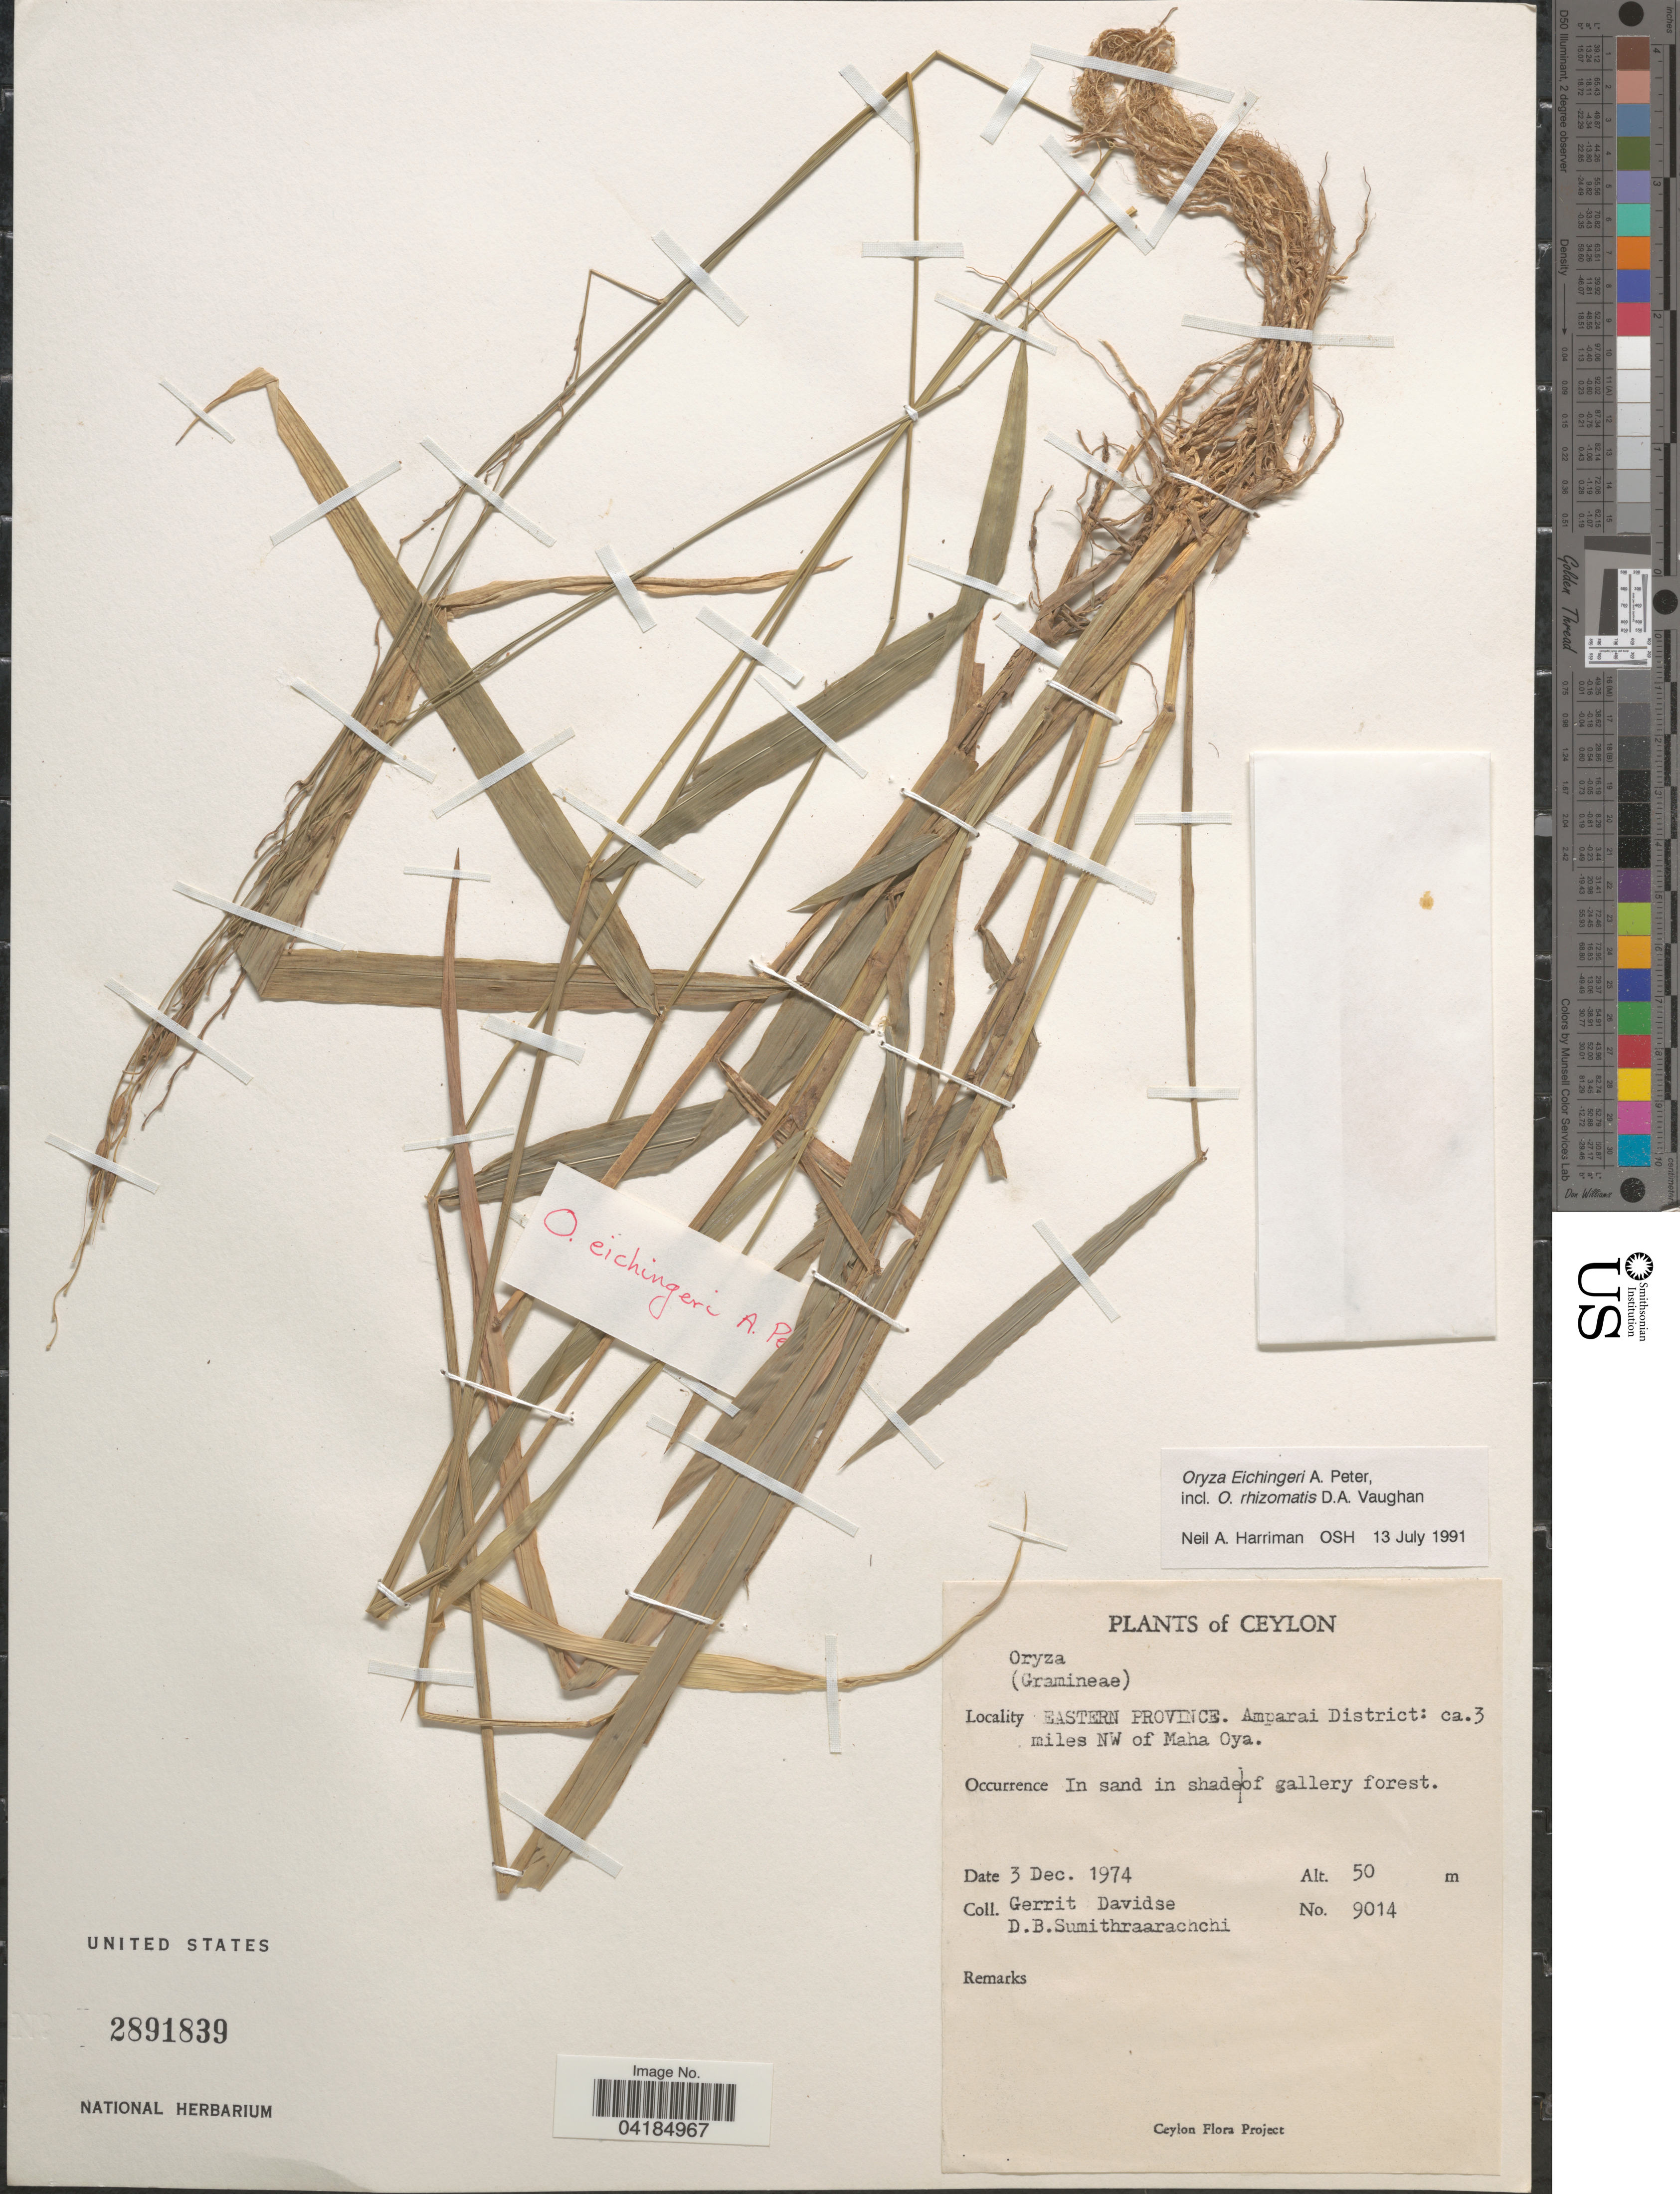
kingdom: Plantae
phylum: Tracheophyta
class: Liliopsida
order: Poales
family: Poaceae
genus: Oryza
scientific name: Oryza eichingeri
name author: Peter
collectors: G. Davidse & D. B. Sumithraarachchi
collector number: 9014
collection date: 1974-12-03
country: Sri Lanka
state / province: Eastern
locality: Ceylon. Amparai District: ca.3 miles NW of Maha Oya.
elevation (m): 50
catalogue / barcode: US 2891839